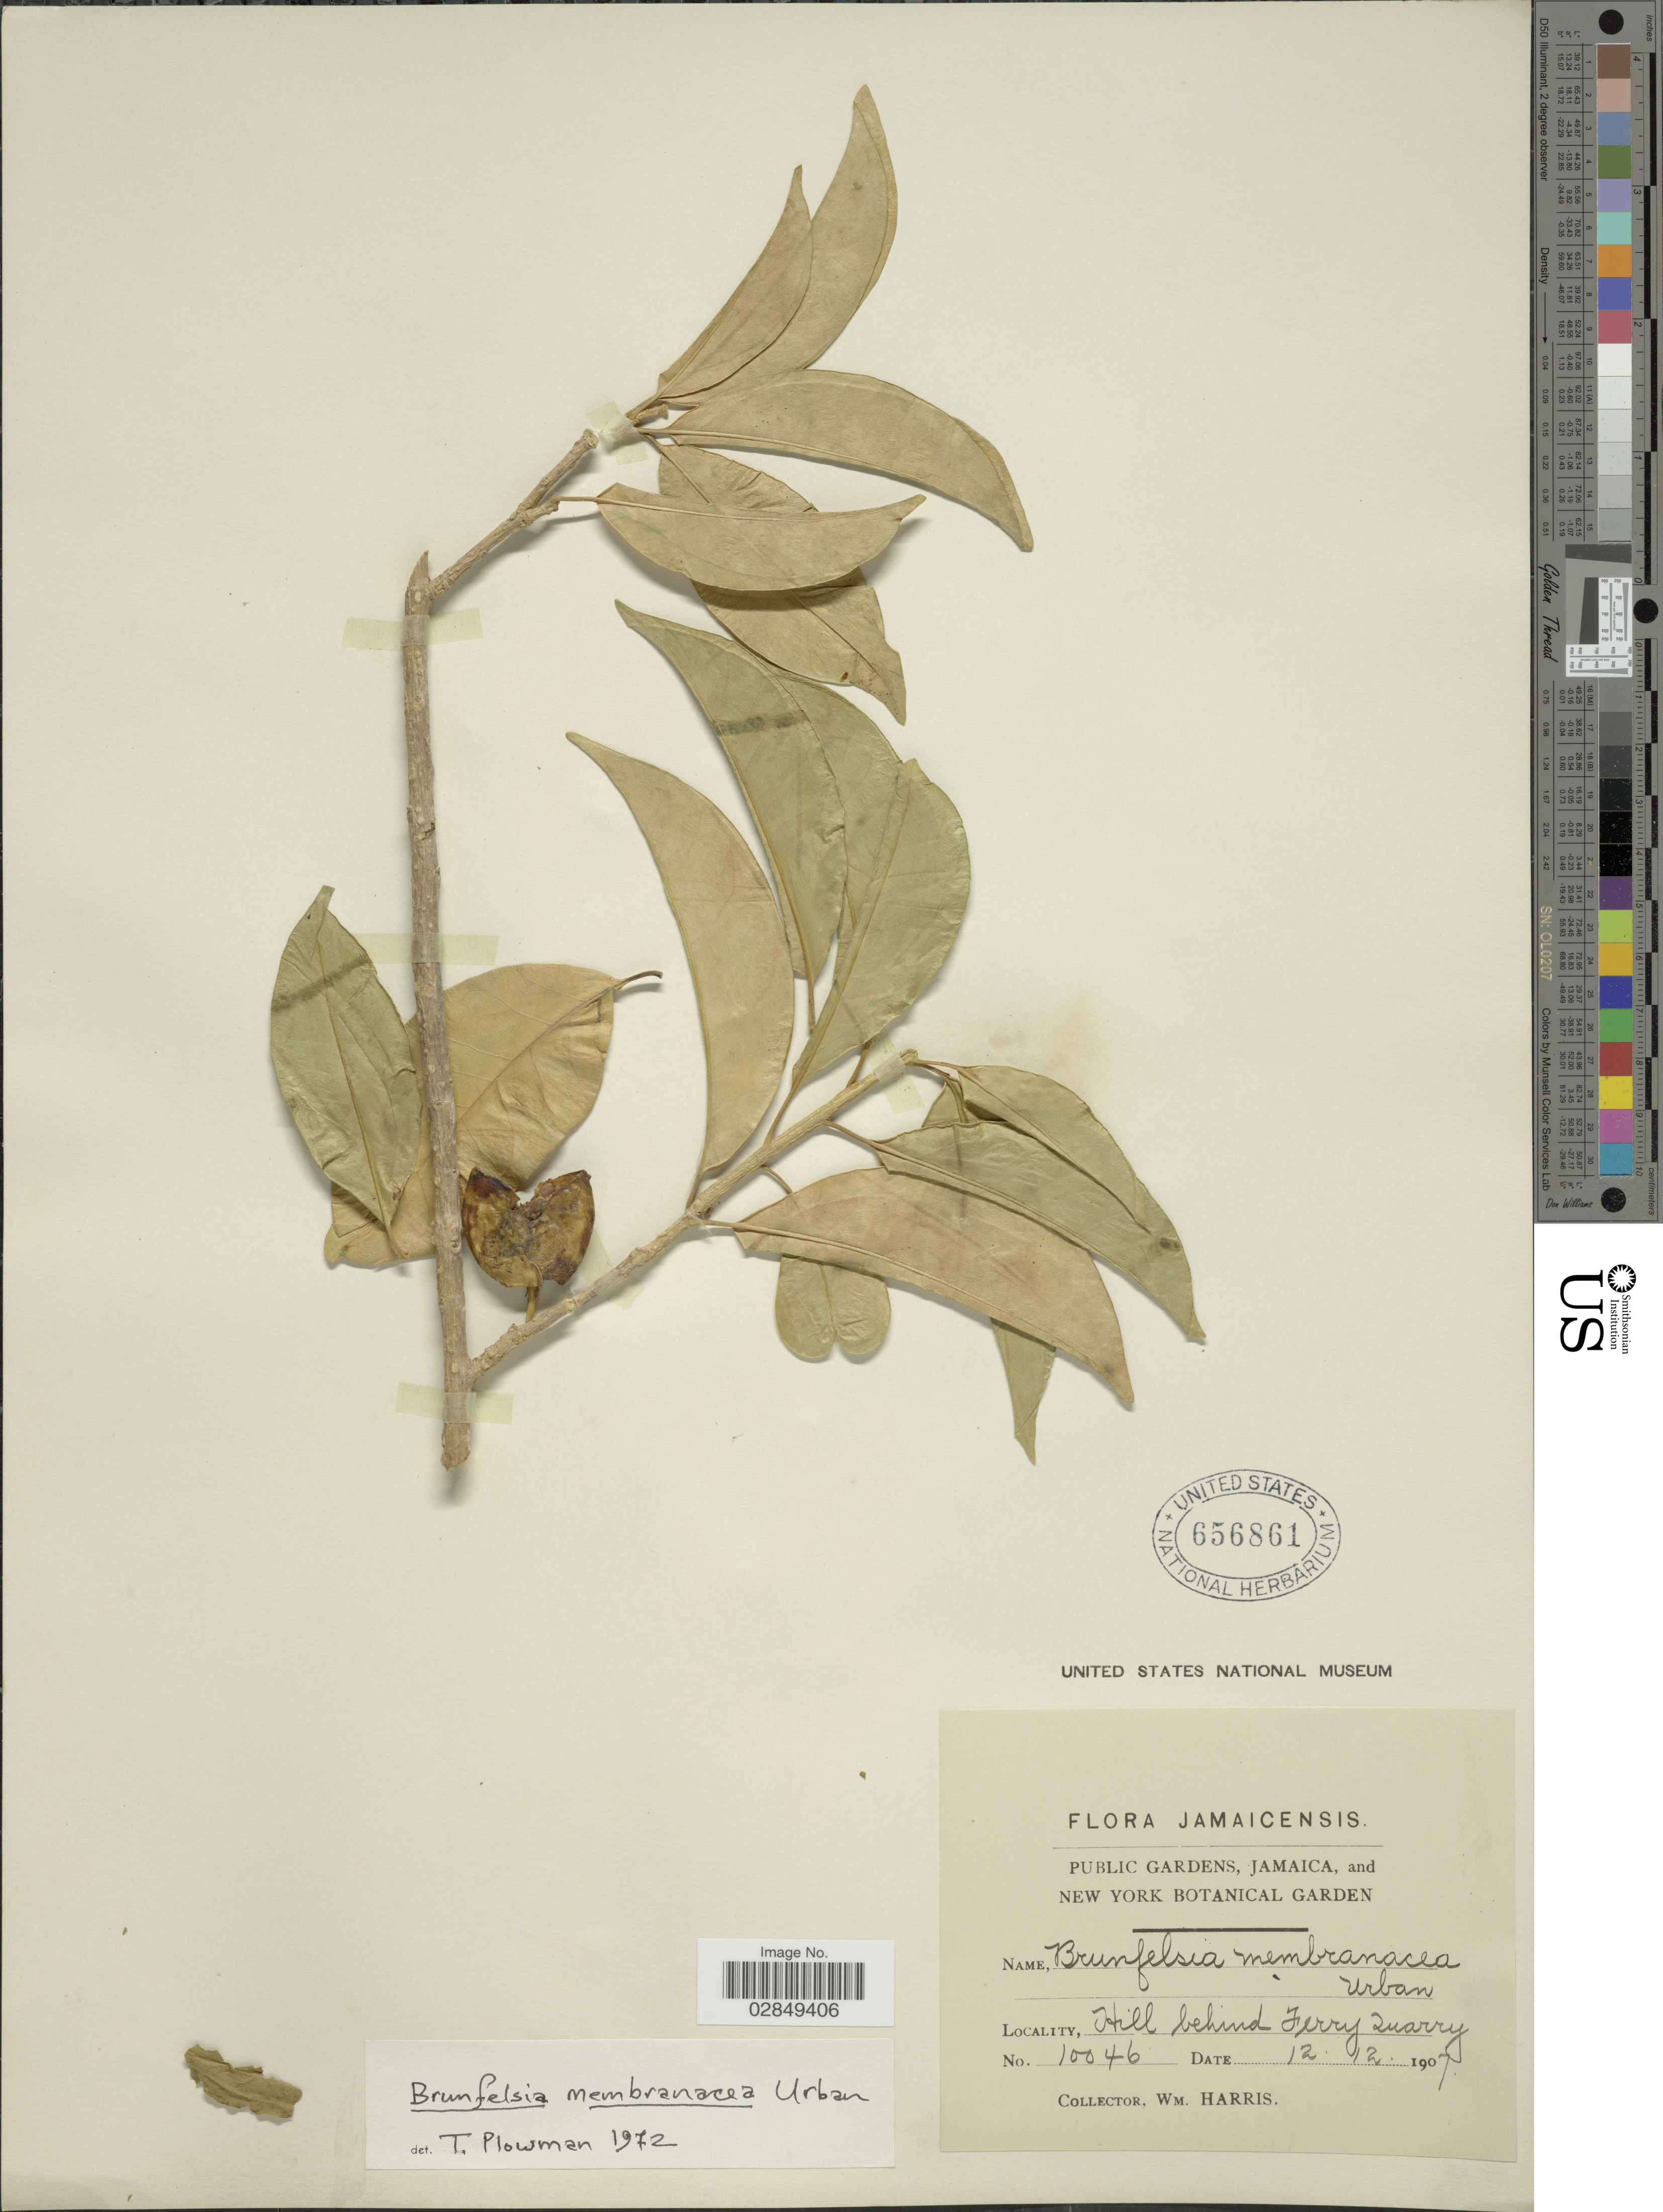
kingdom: Plantae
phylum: Tracheophyta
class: Magnoliopsida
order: Solanales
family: Solanaceae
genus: Brunfelsia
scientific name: Brunfelsia membranacea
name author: Urb.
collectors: W. H. Harris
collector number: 10046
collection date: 1907-12-12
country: Jamaica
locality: Hill behind Ferry Quarry.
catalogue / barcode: US 656861